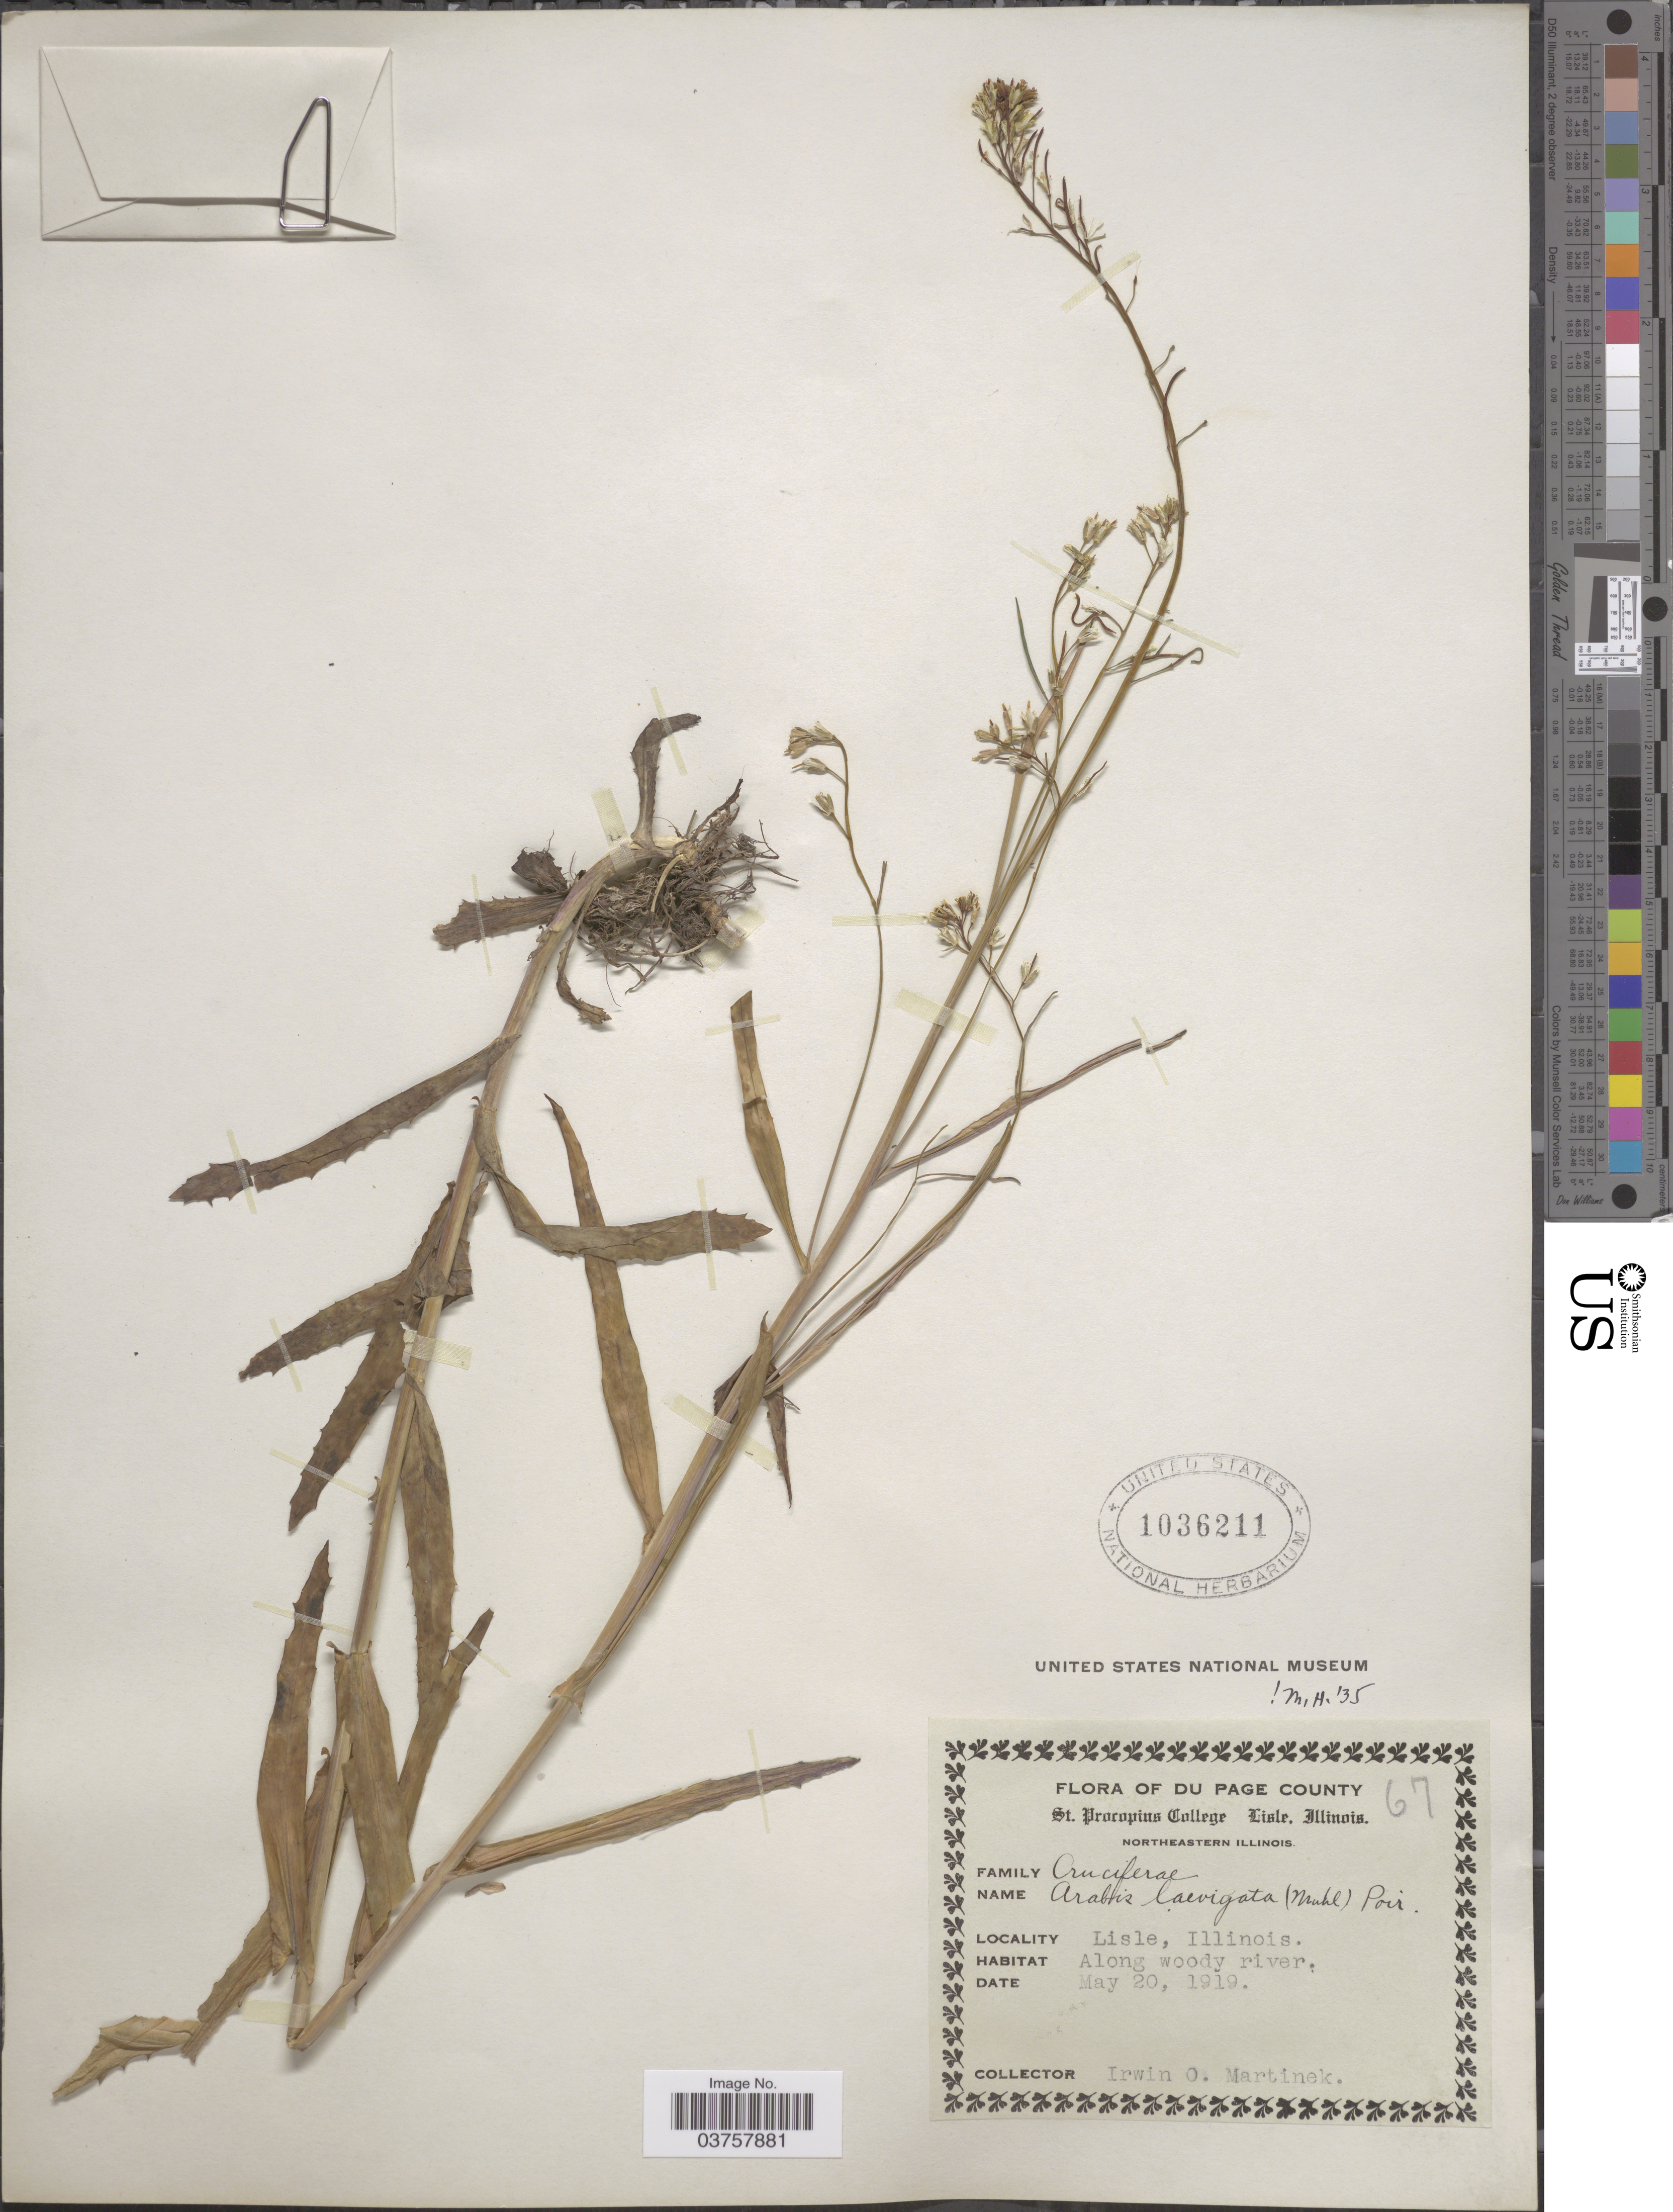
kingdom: Plantae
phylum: Tracheophyta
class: Magnoliopsida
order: Brassicales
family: Brassicaceae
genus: Arabis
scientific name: Arabis laevigata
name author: (Muhl. ex Willd.) Poir.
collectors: I. Martinek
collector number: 67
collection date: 1919-05-20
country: United States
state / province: Illinois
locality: Du Page County. Northeastern Illinois. Lisle.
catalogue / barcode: US 1036211